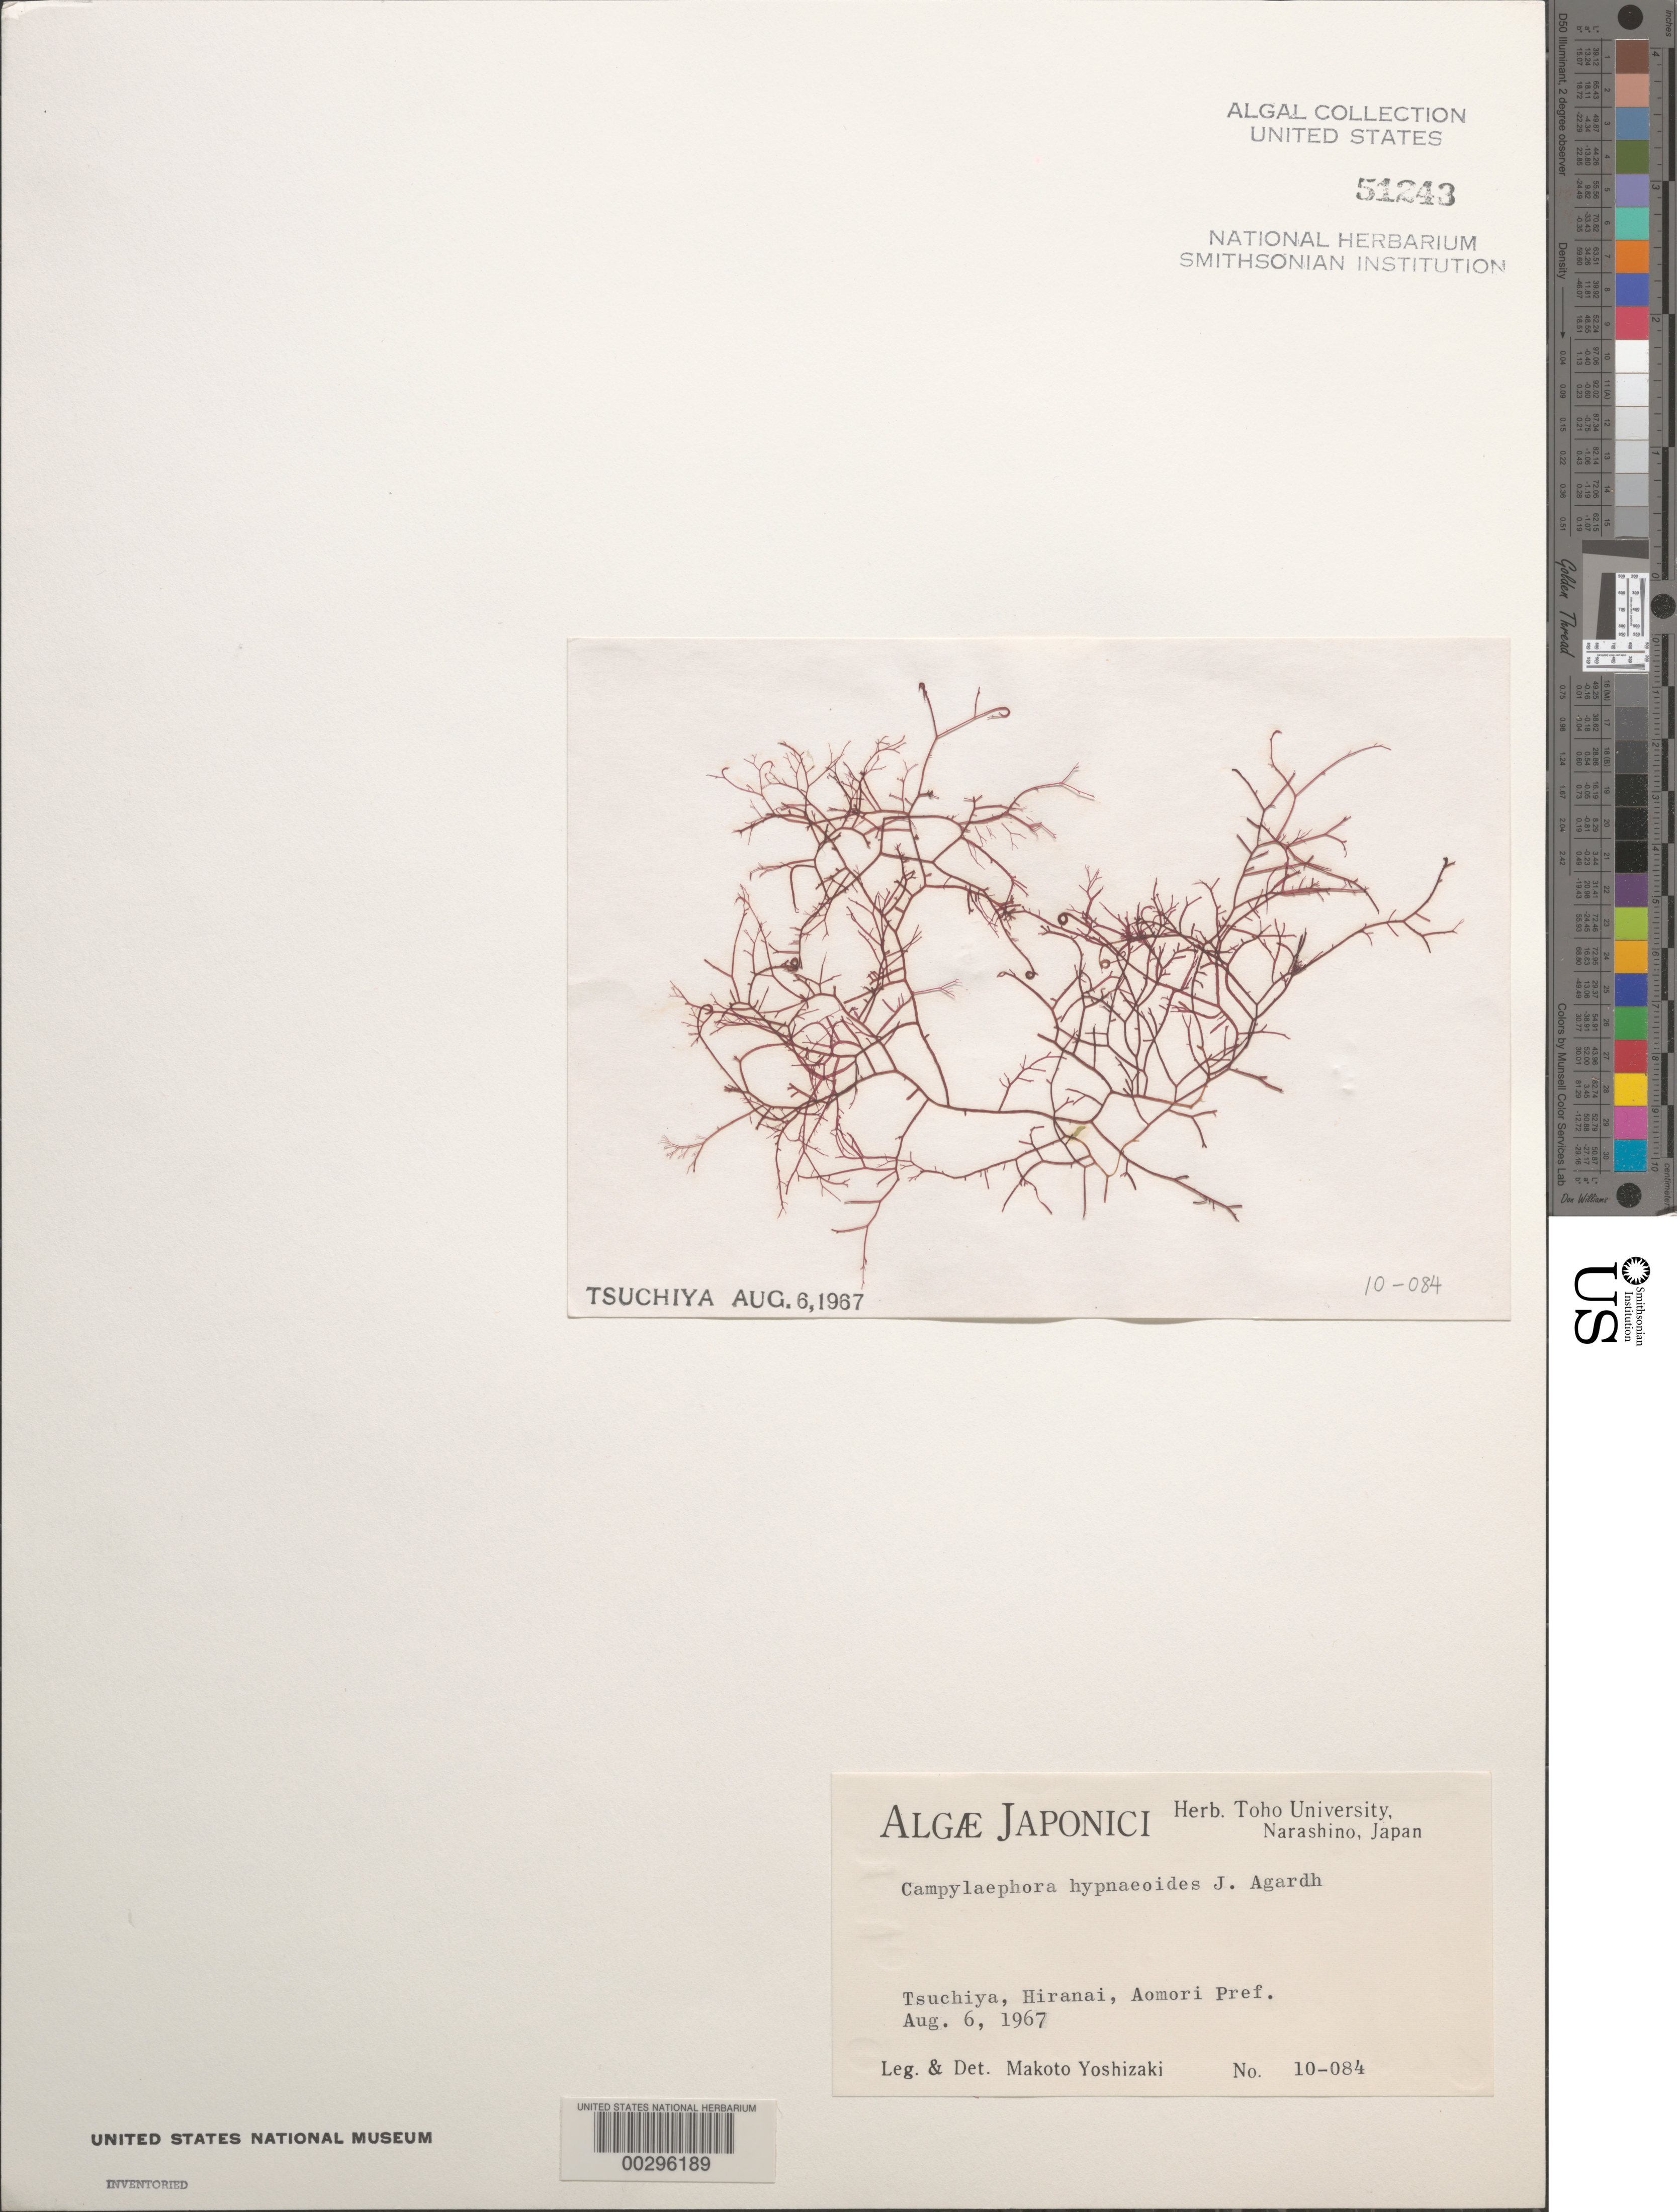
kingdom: Plantae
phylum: Rhodophyta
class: Florideophyceae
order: Ceramiales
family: Ceramiaceae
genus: Campylaephora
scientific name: Campylaephora hypnaeoides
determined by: Yoshizaki, M.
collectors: M. Yoshizaki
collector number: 10-084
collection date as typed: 06 Aug 1967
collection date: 1967-08-06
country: Japan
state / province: Aomori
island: Honshu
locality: Tsuchiya, Hiranai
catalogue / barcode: US 51243